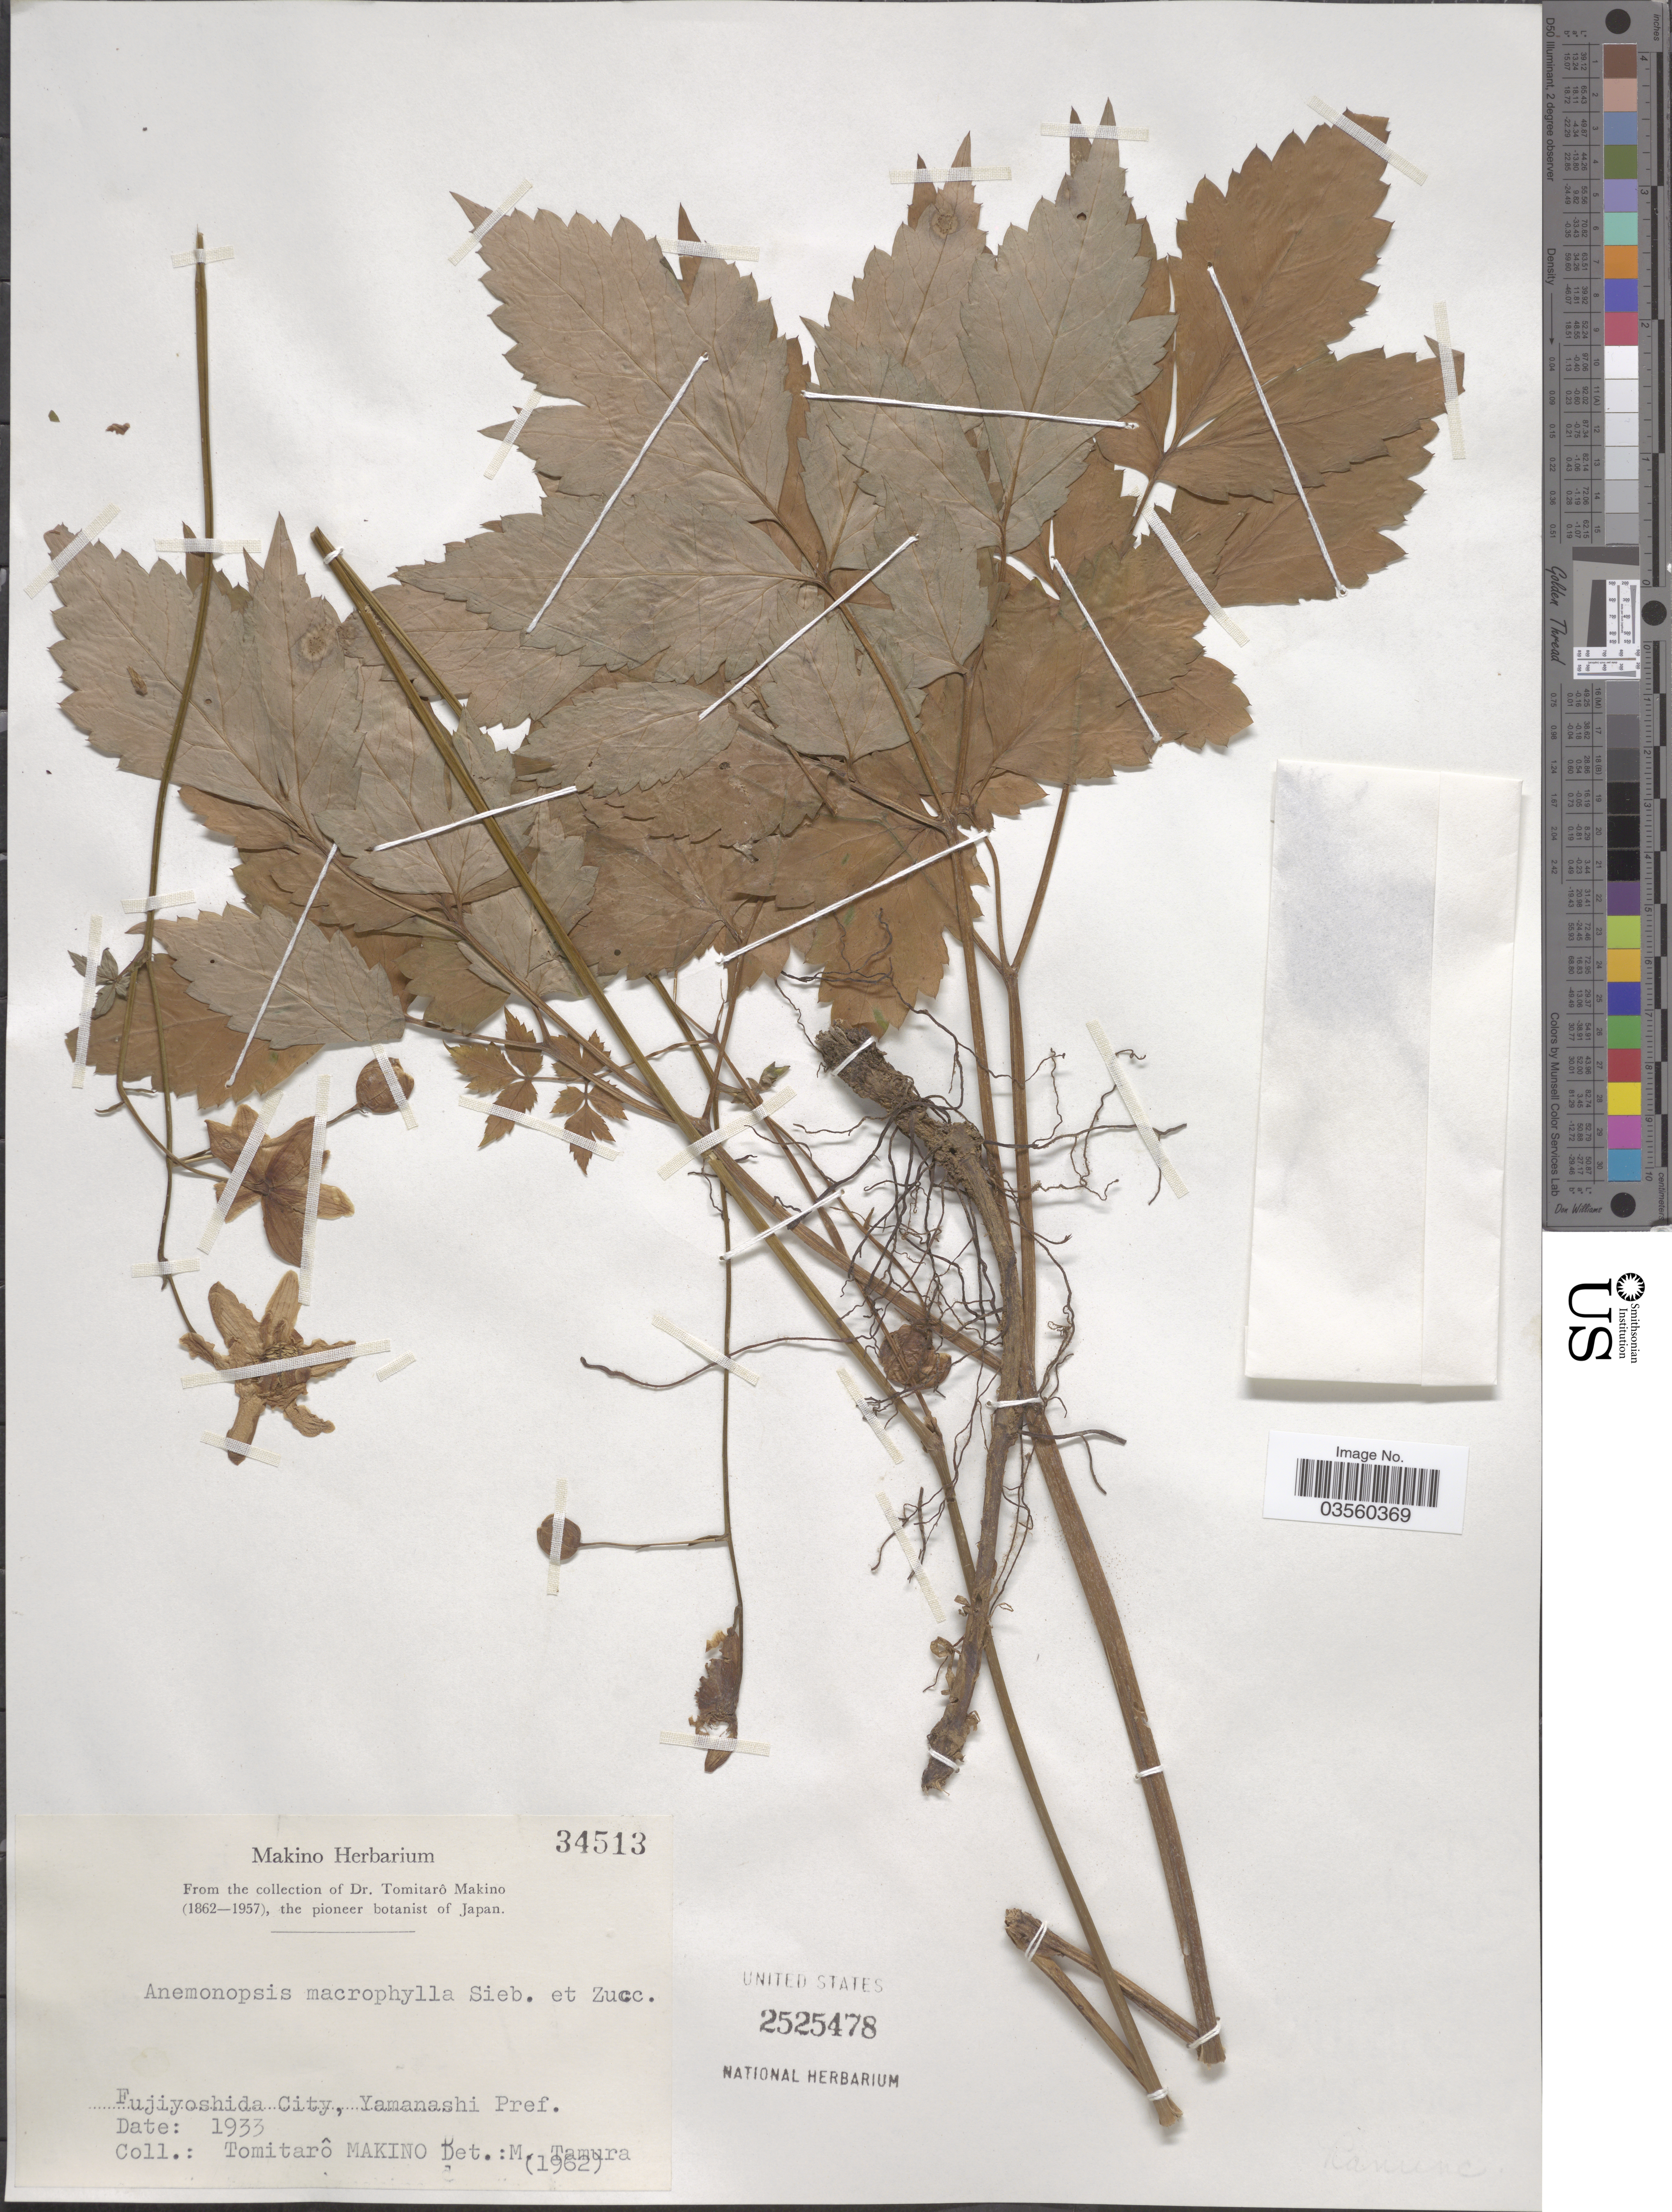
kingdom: Plantae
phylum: Tracheophyta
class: Magnoliopsida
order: Ranunculales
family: Ranunculaceae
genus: Anemonopsis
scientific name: Anemonopsis macrophylla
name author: Siebold & Zucc.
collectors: T. Makino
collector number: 34513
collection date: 1933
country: Japan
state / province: Yamanasi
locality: Fujiyoshida City, Yamanashi Pref.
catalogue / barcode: US 2525478